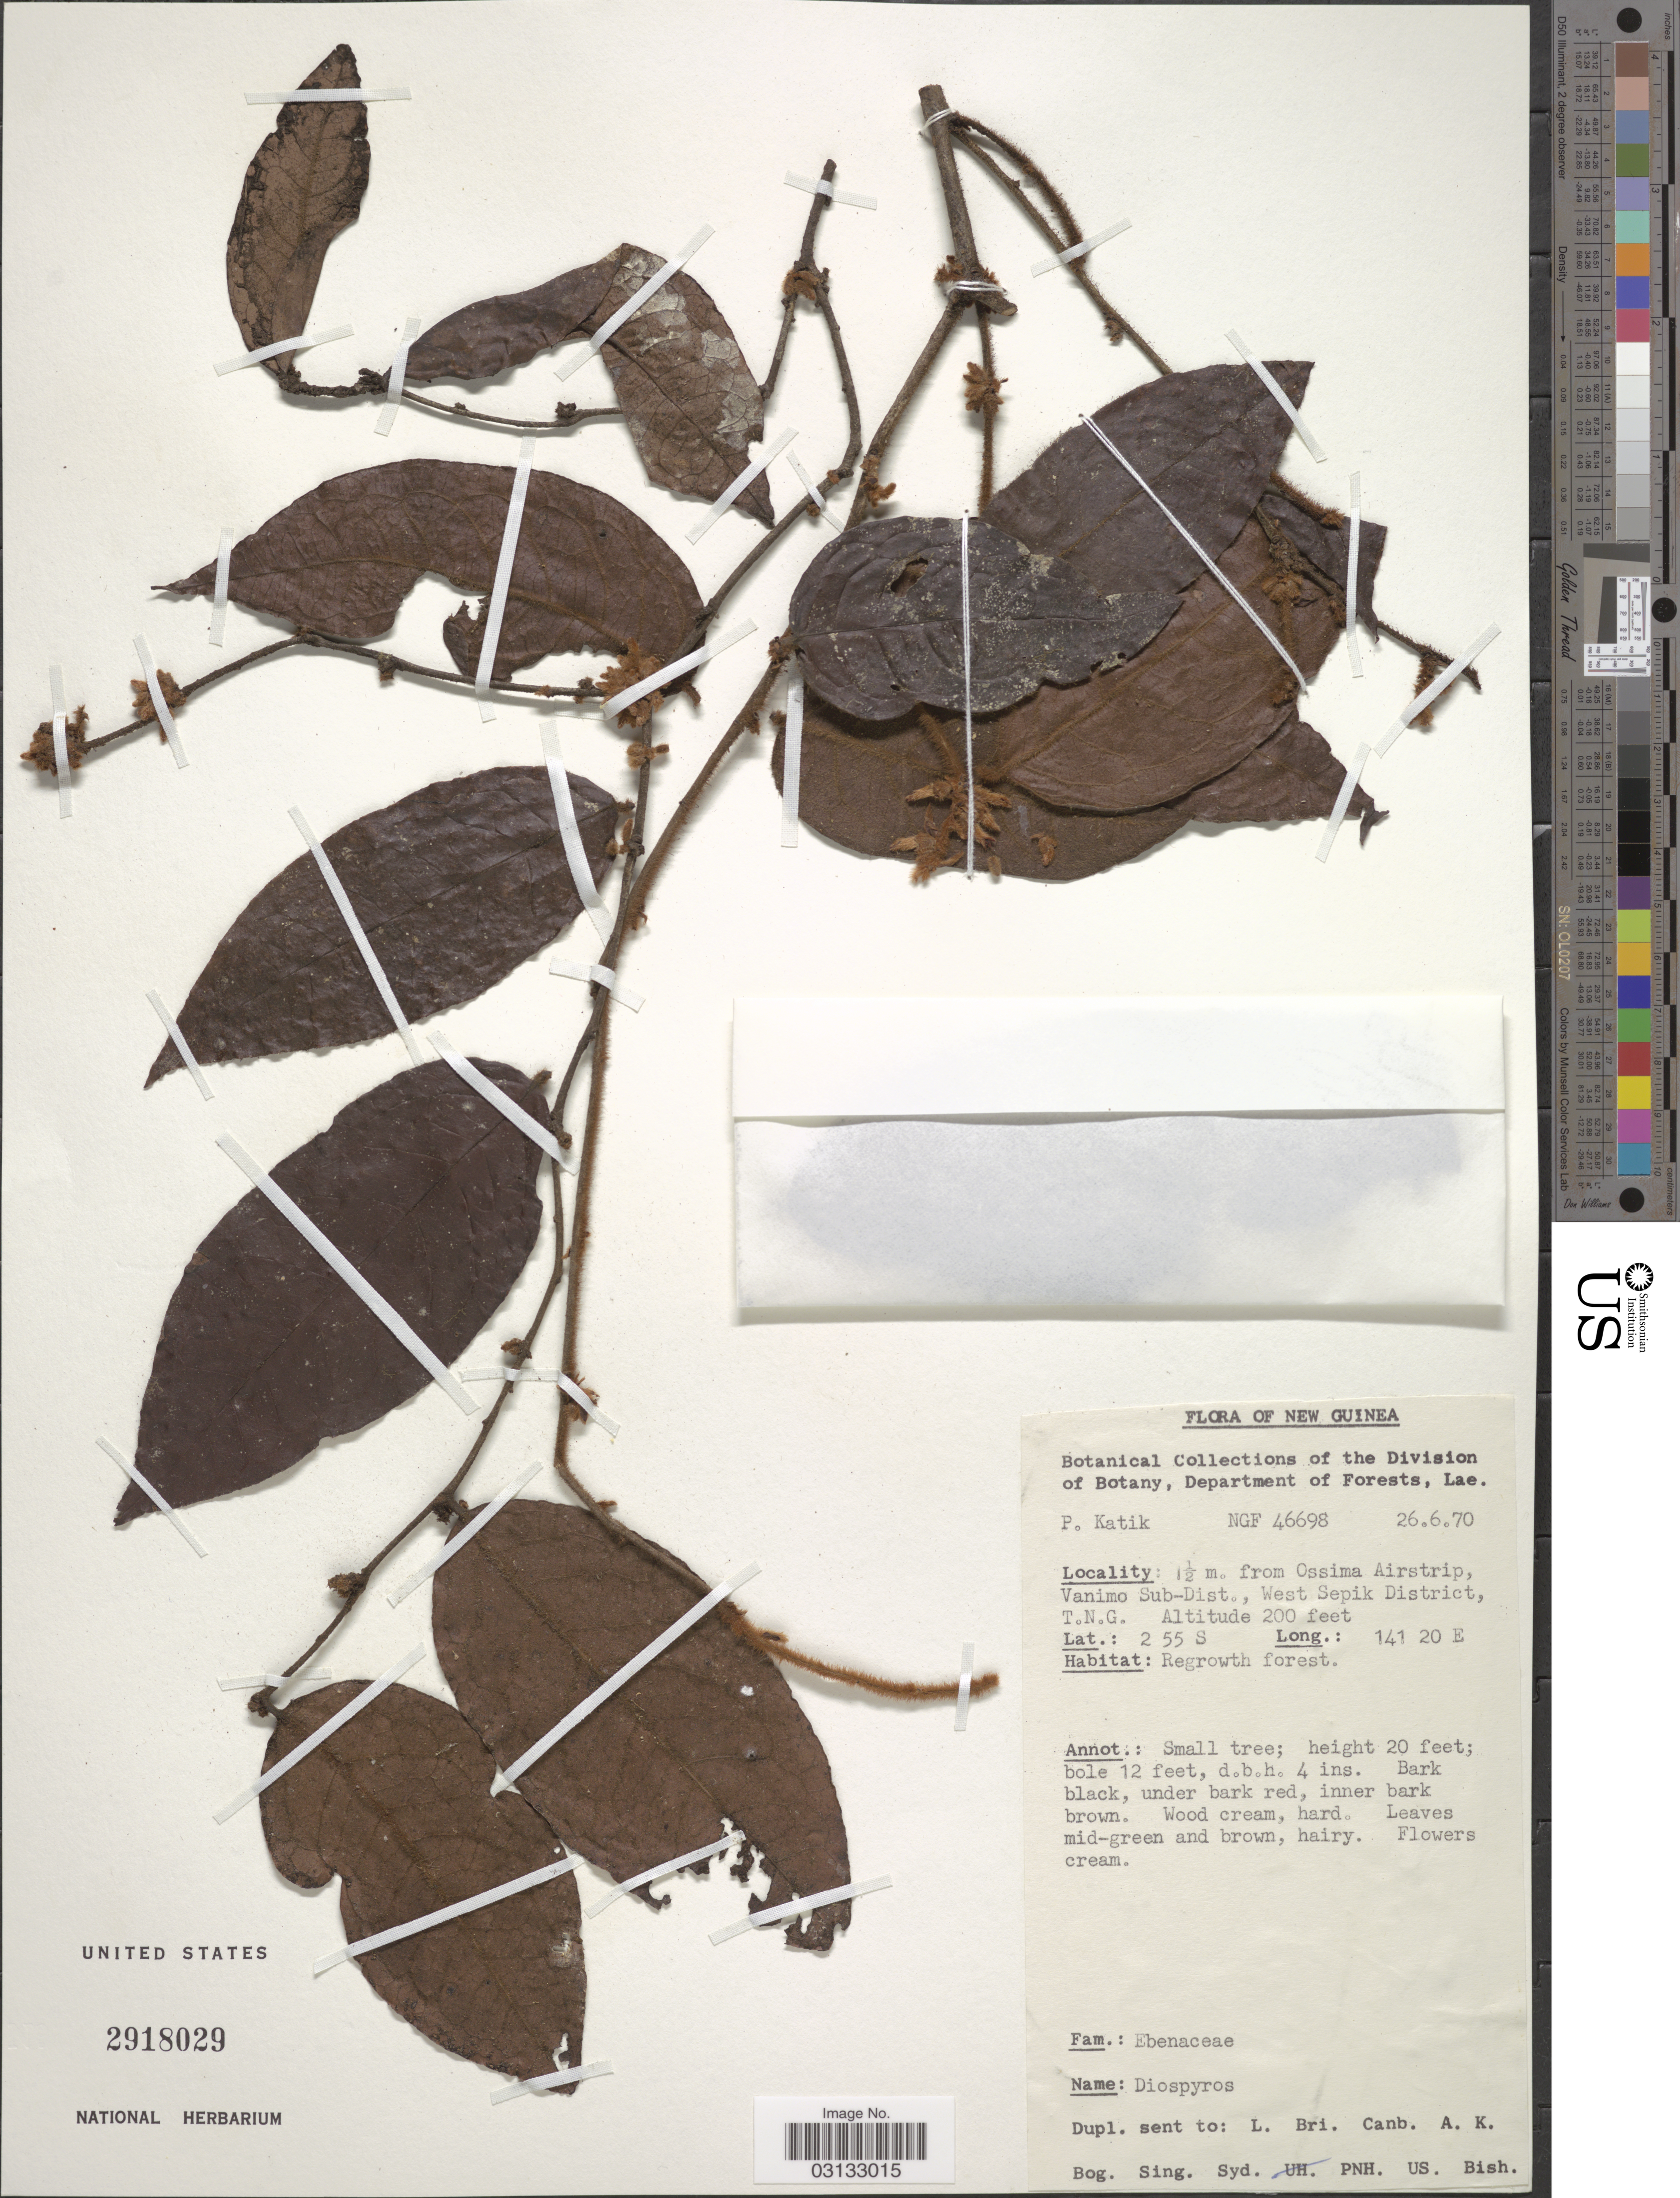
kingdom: Plantae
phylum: Tracheophyta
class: Magnoliopsida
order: Ericales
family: Ebenaceae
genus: Diospyros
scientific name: Diospyros sp.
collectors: P. Katik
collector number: NGF 46698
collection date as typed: Transcribed d/m/y: 26/6/70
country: Papua New Guinea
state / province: Sandaun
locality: New Guinea, 1½ m. from Ossima Airstrip, Vanimo Sub-Dist., West Sepik District, T.N.G.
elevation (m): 61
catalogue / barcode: US 2918029